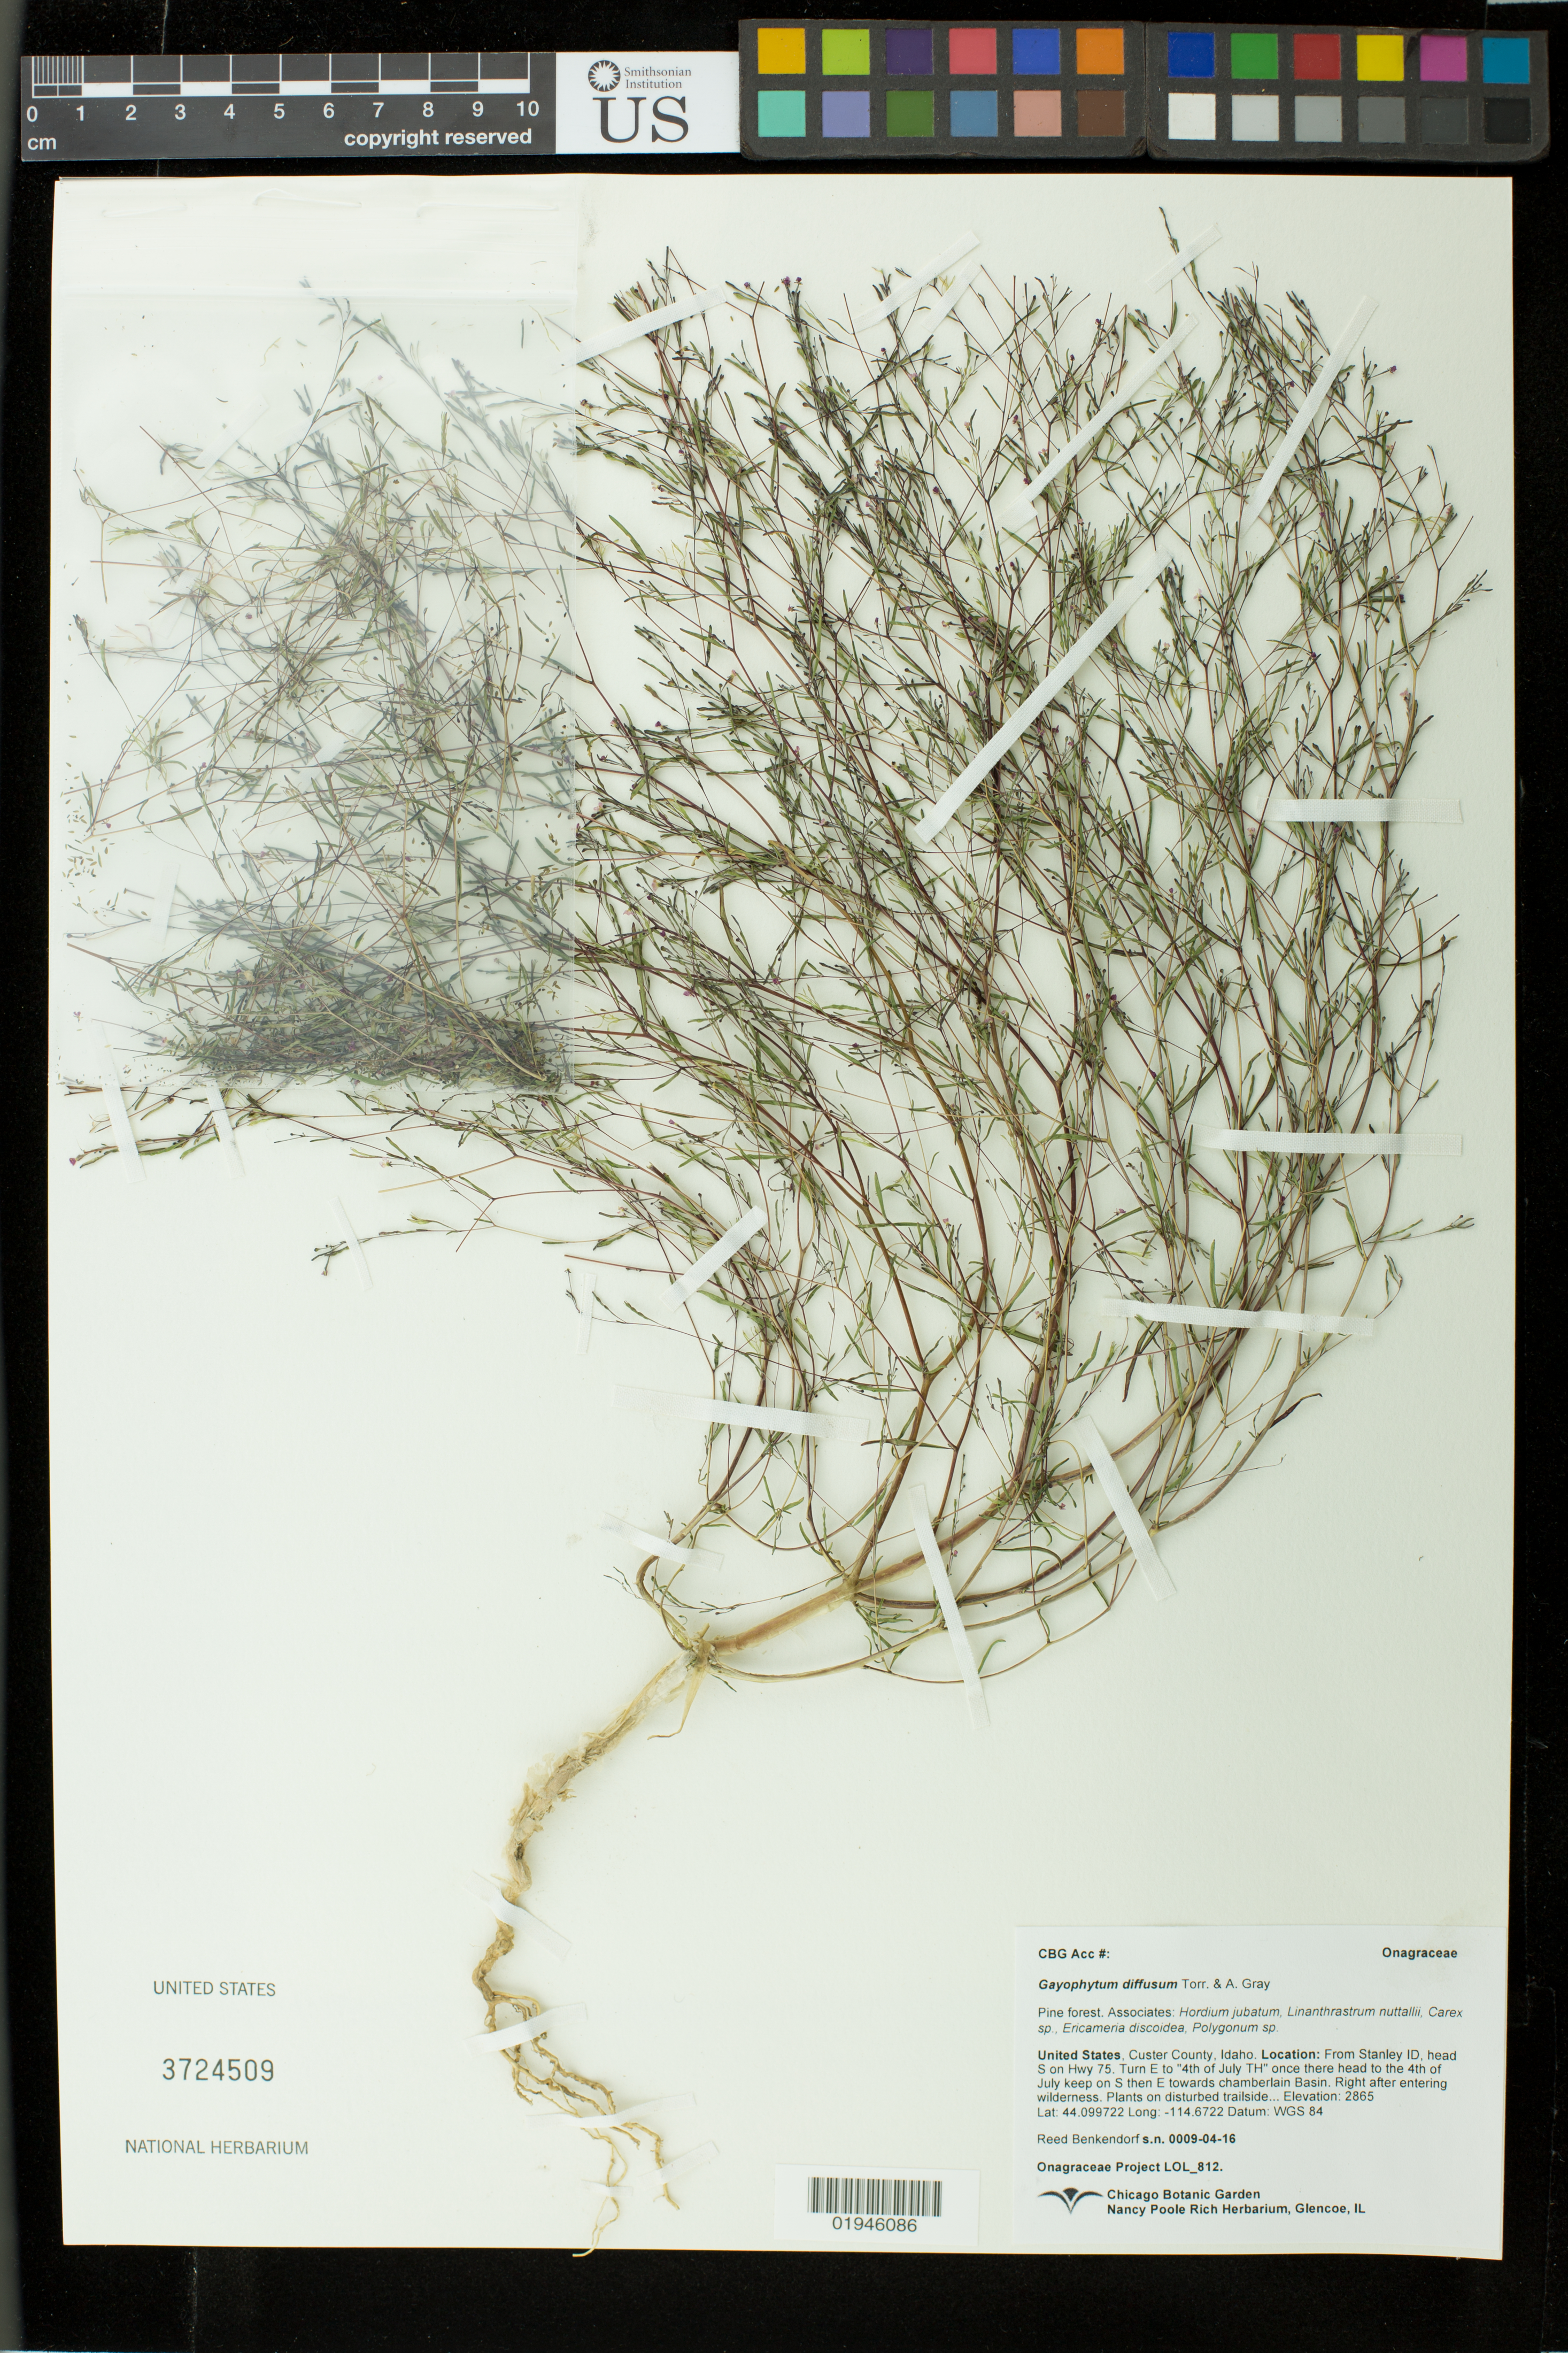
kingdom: Plantae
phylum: Tracheophyta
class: Magnoliopsida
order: Myrtales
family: Onagraceae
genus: Gayophytum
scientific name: Gayophytum diffusum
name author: Torr. & A. Gray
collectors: R. Benkendorf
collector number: LOL 812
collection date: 2016-09-04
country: United States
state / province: Idaho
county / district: Custer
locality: White Clouds Wilderness, from Stanley ID, head S on Hwy 75. Turn E to "4th of July TH" once there head to the 4th of July keep on S then E towards chamberlain Basin. Right after entering wilderness. Plants on disturbed trailside.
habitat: Pine forest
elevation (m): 2865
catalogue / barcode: US 3724509